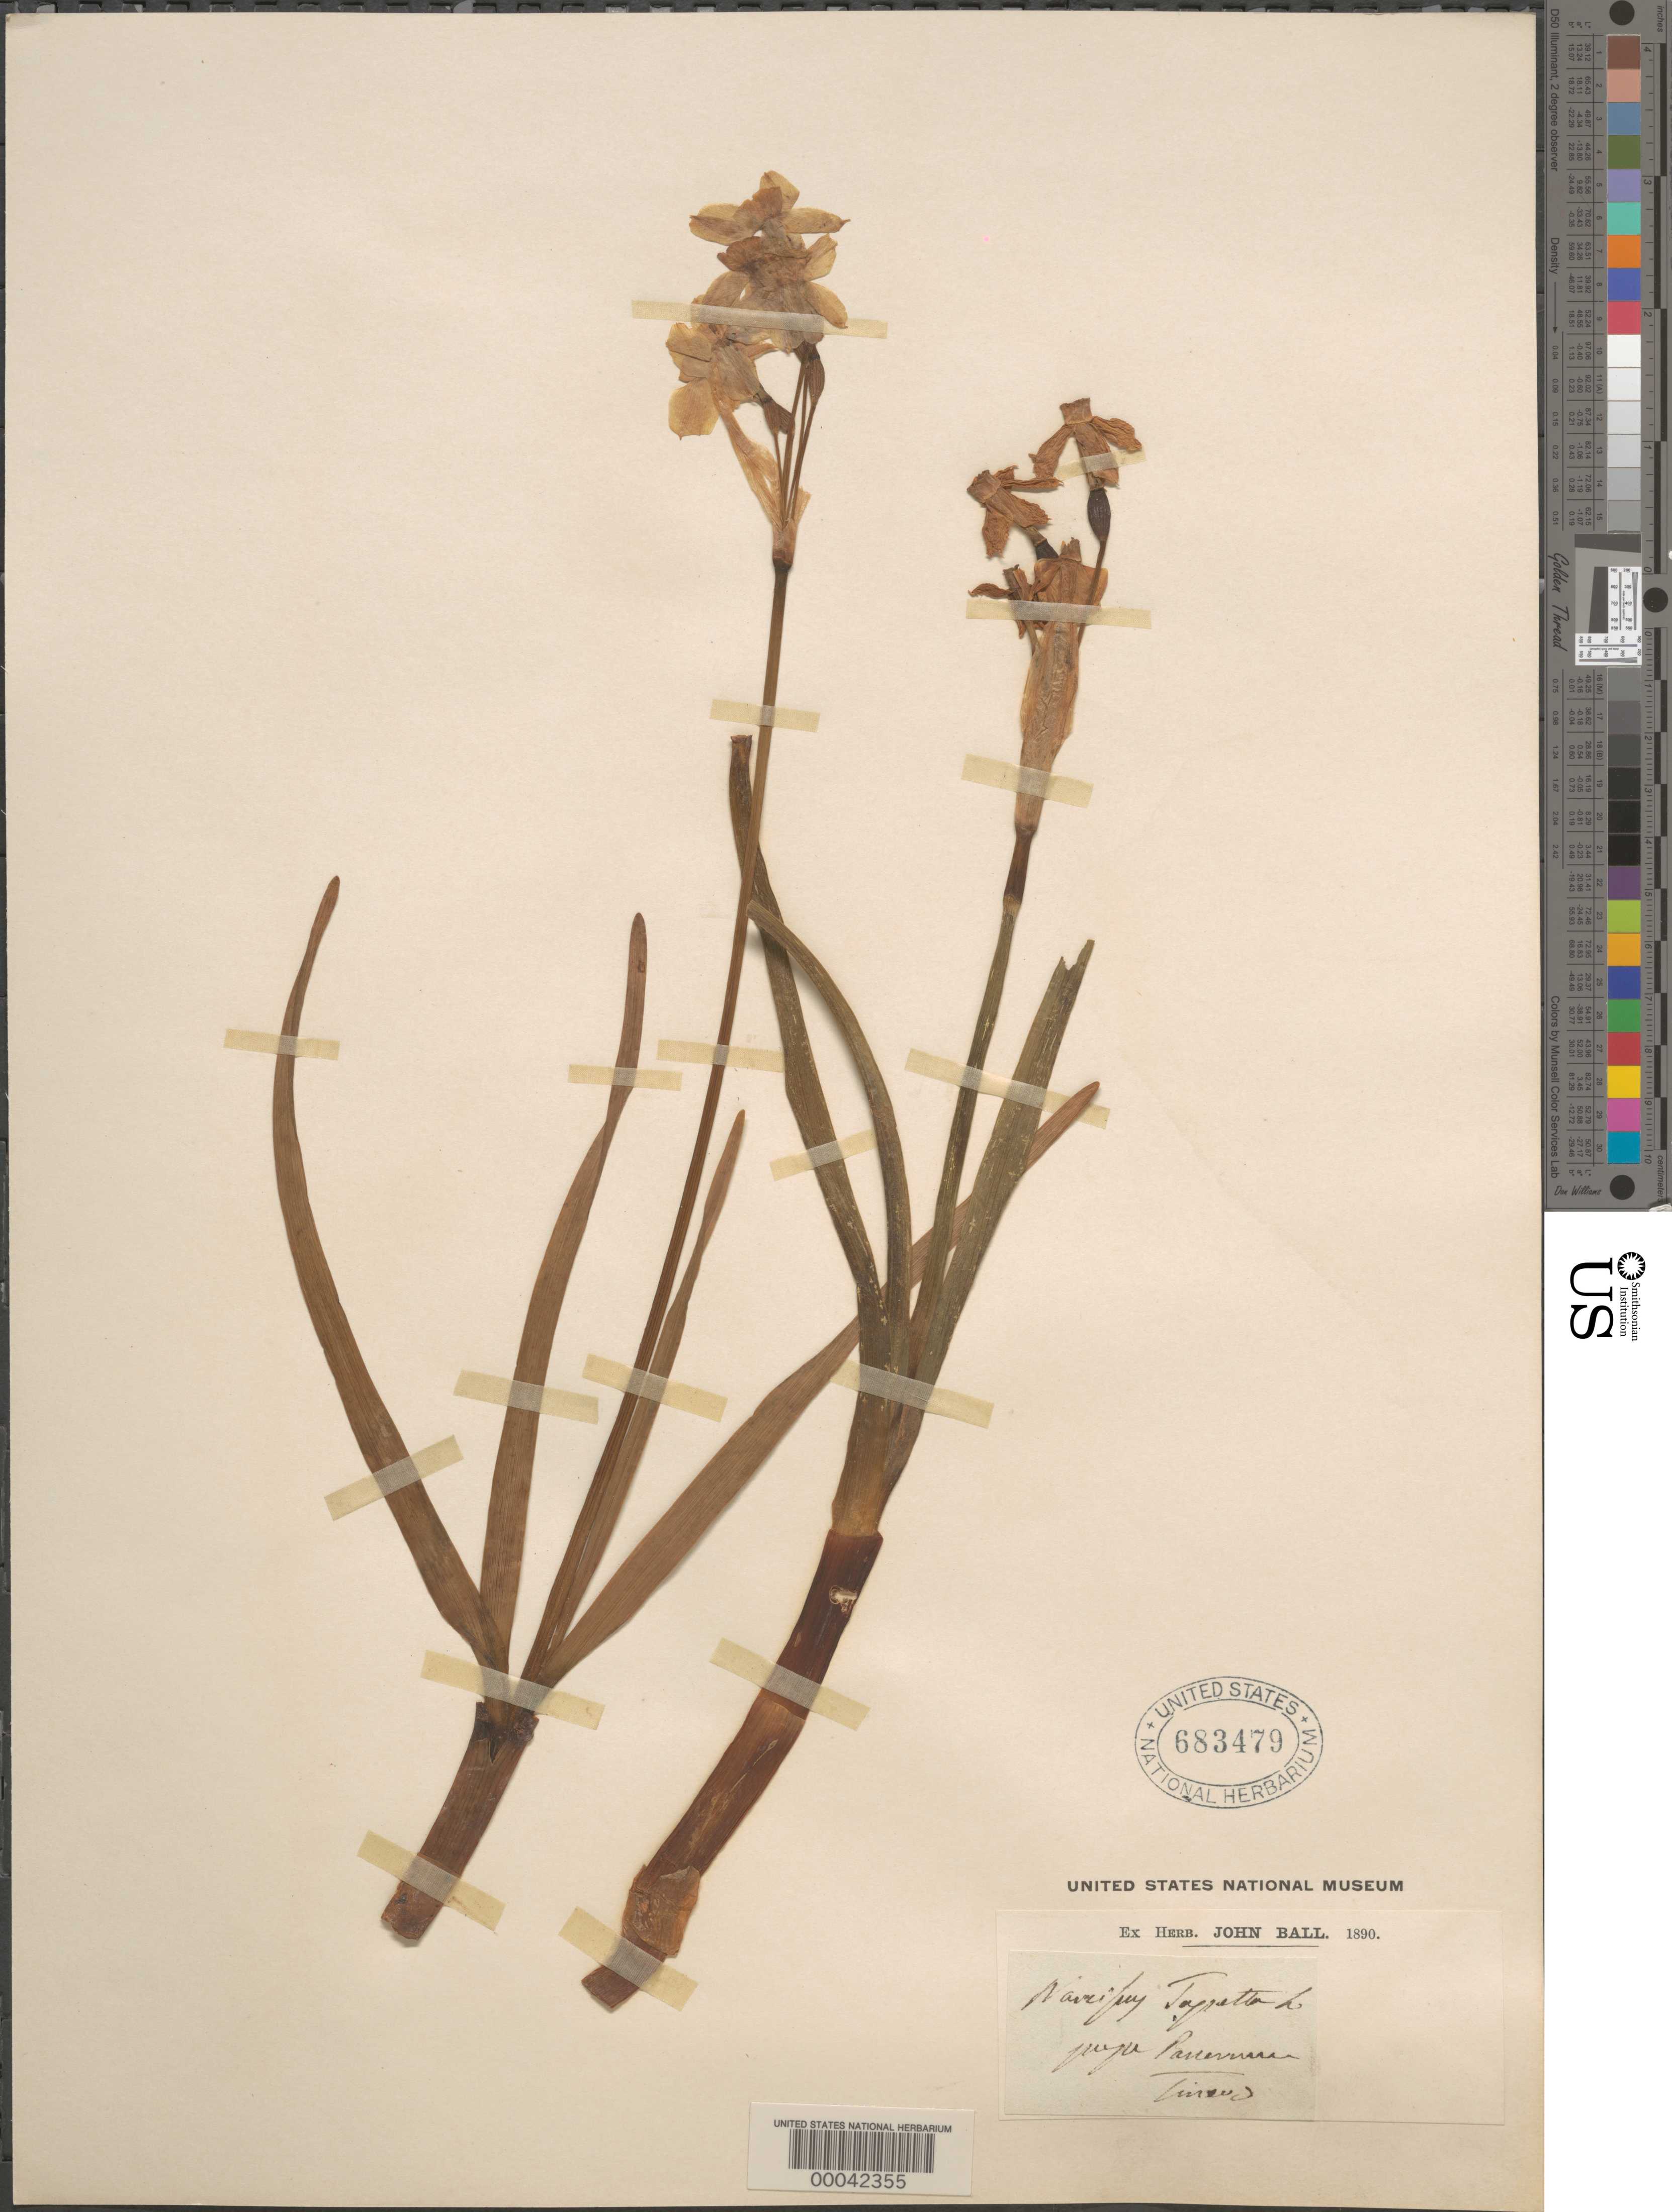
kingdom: Plantae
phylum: Tracheophyta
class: Liliopsida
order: Asparagales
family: Amaryllidaceae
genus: Narcissus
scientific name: Narcissus tazetta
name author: L.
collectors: Ex herb. Schimper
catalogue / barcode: US 683479